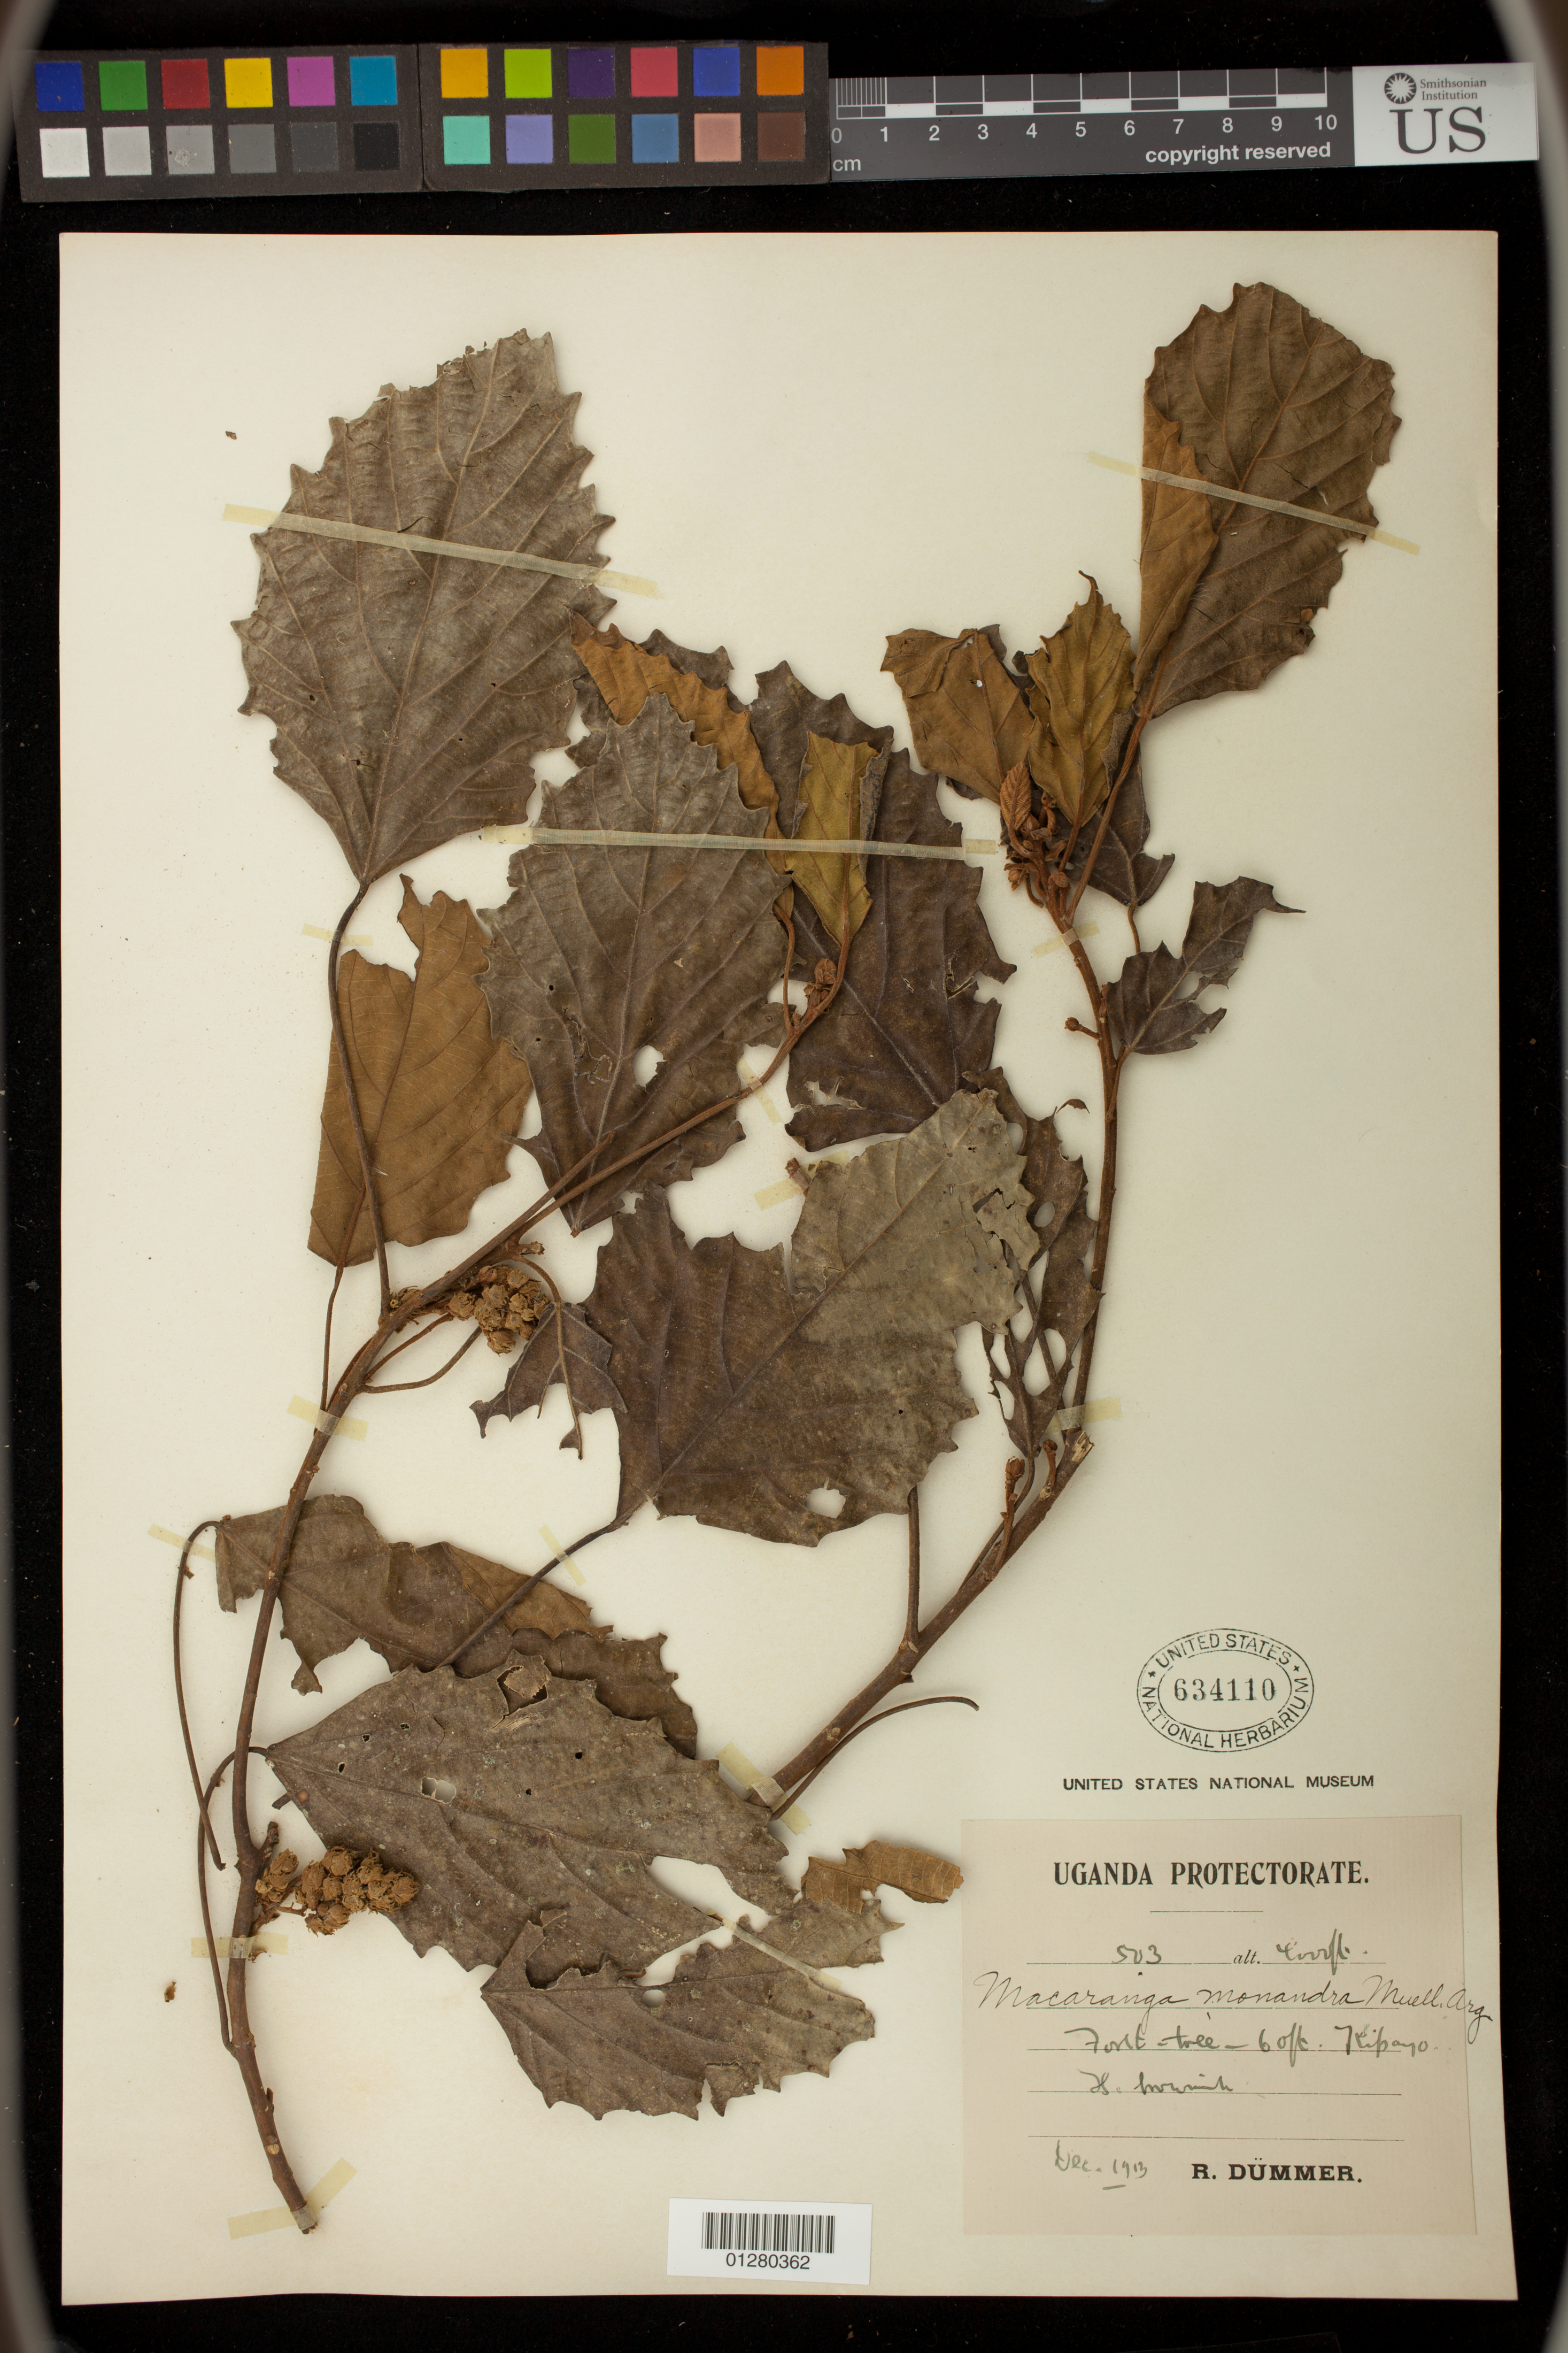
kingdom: Plantae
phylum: Tracheophyta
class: Magnoliopsida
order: Malpighiales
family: Euphorbiaceae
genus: Macaranga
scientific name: Macaranga monandra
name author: Müll. Arg.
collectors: R. A. Dümmer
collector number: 503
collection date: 1913-12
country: Uganda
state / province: Central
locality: Kipayo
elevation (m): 1219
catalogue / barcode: US 634110